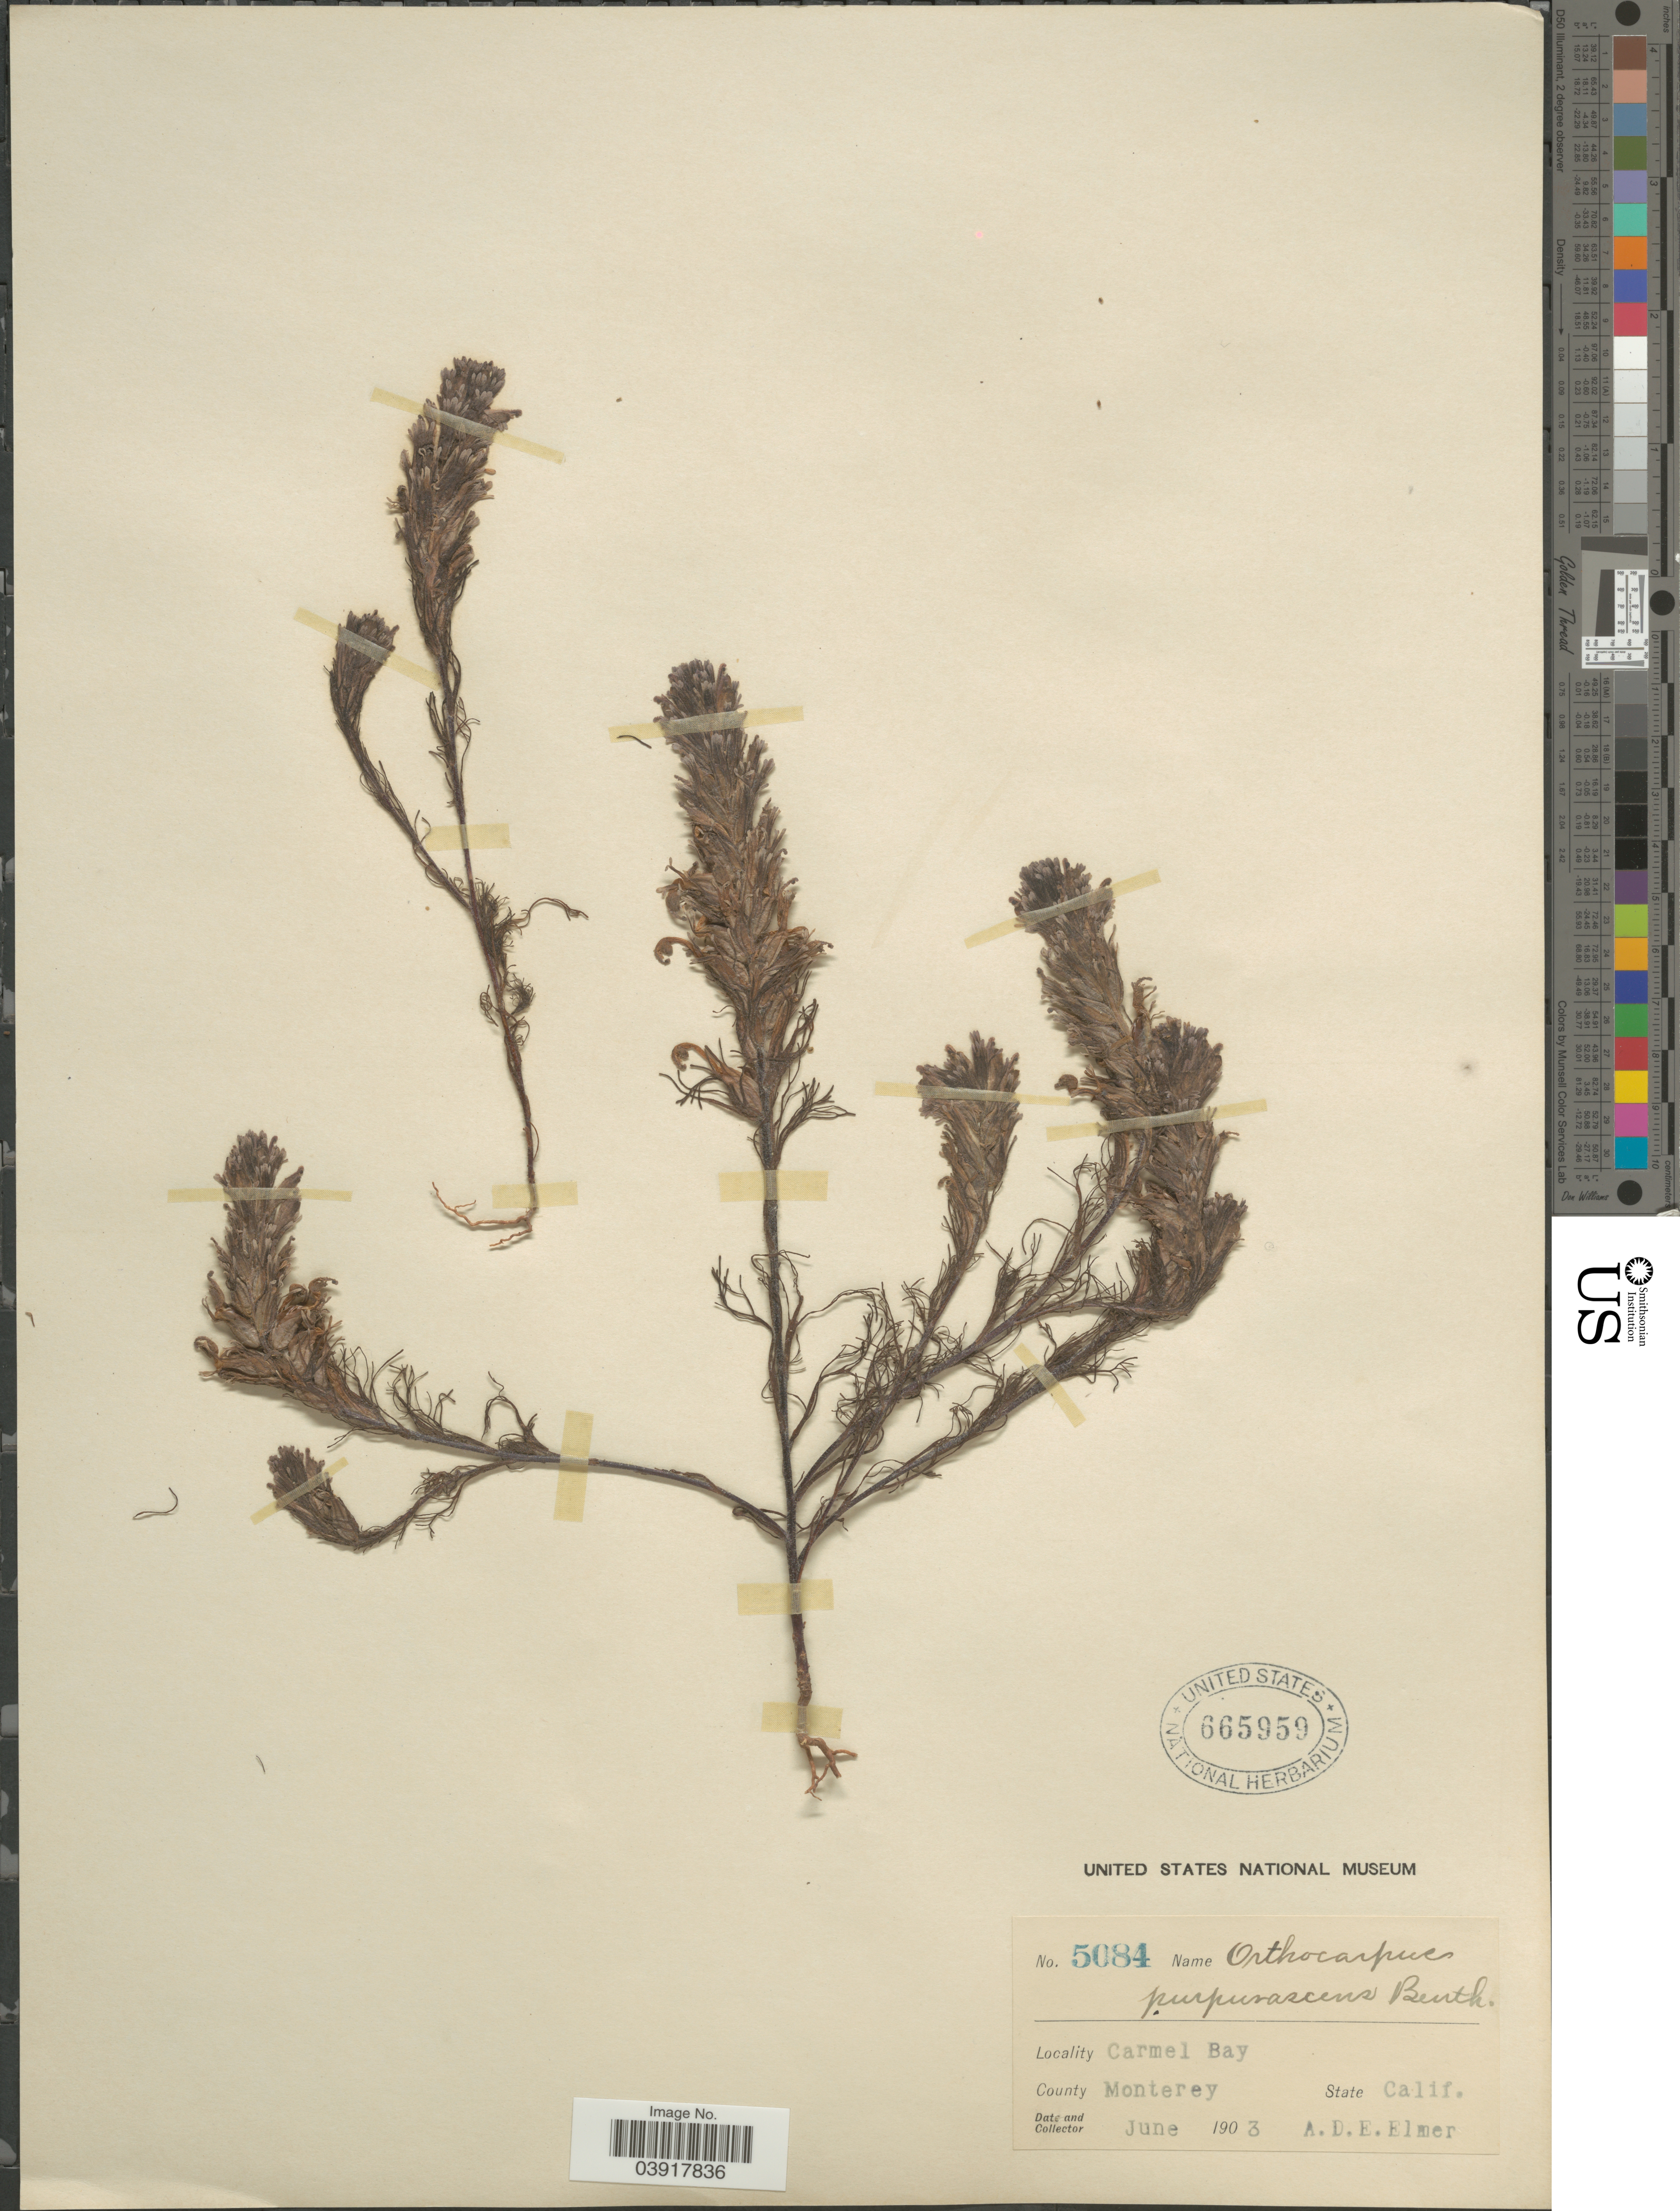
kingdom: Plantae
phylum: Tracheophyta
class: Magnoliopsida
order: Lamiales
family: Orobanchaceae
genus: Orthocarpus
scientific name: Orthocarpus purpurascens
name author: Benth.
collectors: A. D. E. Elmer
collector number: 5084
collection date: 1903-06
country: United States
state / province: California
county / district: Monterey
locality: Carmel Bay. County Monterey.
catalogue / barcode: US 665959